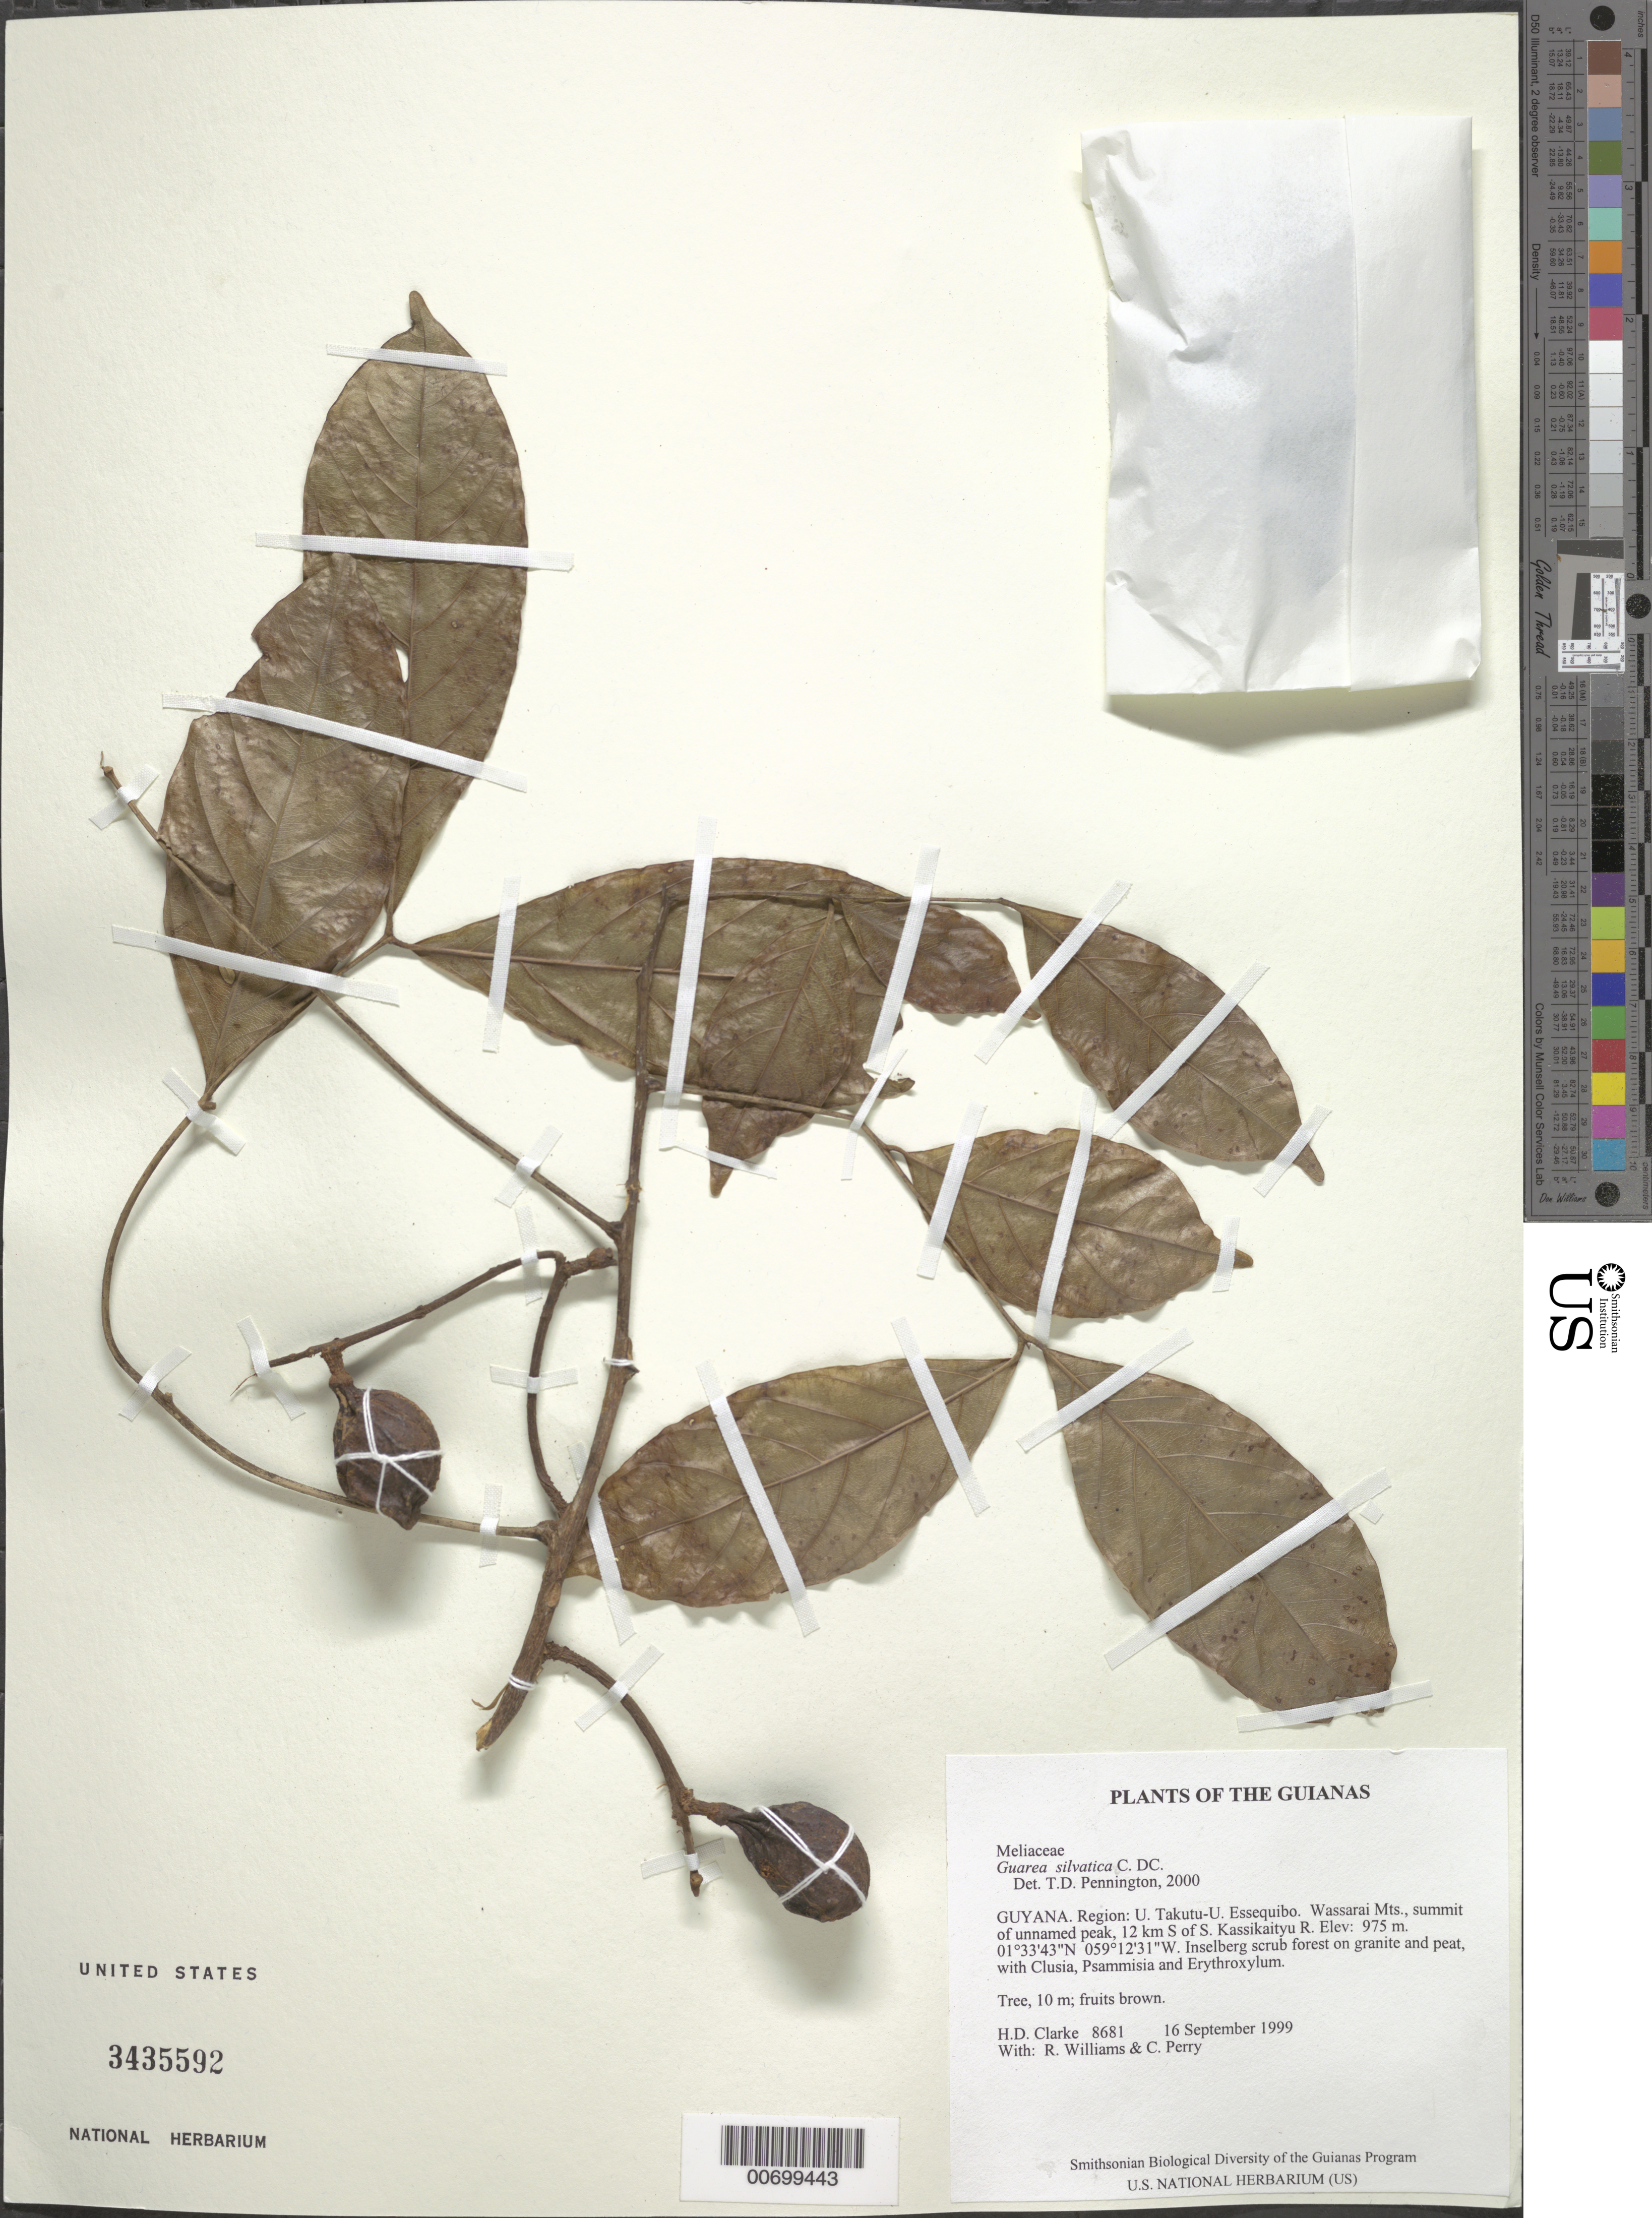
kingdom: Plantae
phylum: Tracheophyta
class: Magnoliopsida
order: Sapindales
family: Meliaceae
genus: Guarea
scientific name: Guarea silvatica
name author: C. DC.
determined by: Pennington, T. D., (K)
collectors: H. D. Clarke, R. Williams & C. Perry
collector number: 8681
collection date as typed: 16 September 1999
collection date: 1999-09-16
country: Guyana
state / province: U. Takutu-U. Essequibo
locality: Wassarai Mts., summit of unnamed peak, 12 km S of S. Kassikaityu R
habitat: Inselberg scrub forest on granite and peat, with Clusia, Psammisia and Erythroxylum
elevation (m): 975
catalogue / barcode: US 3435592